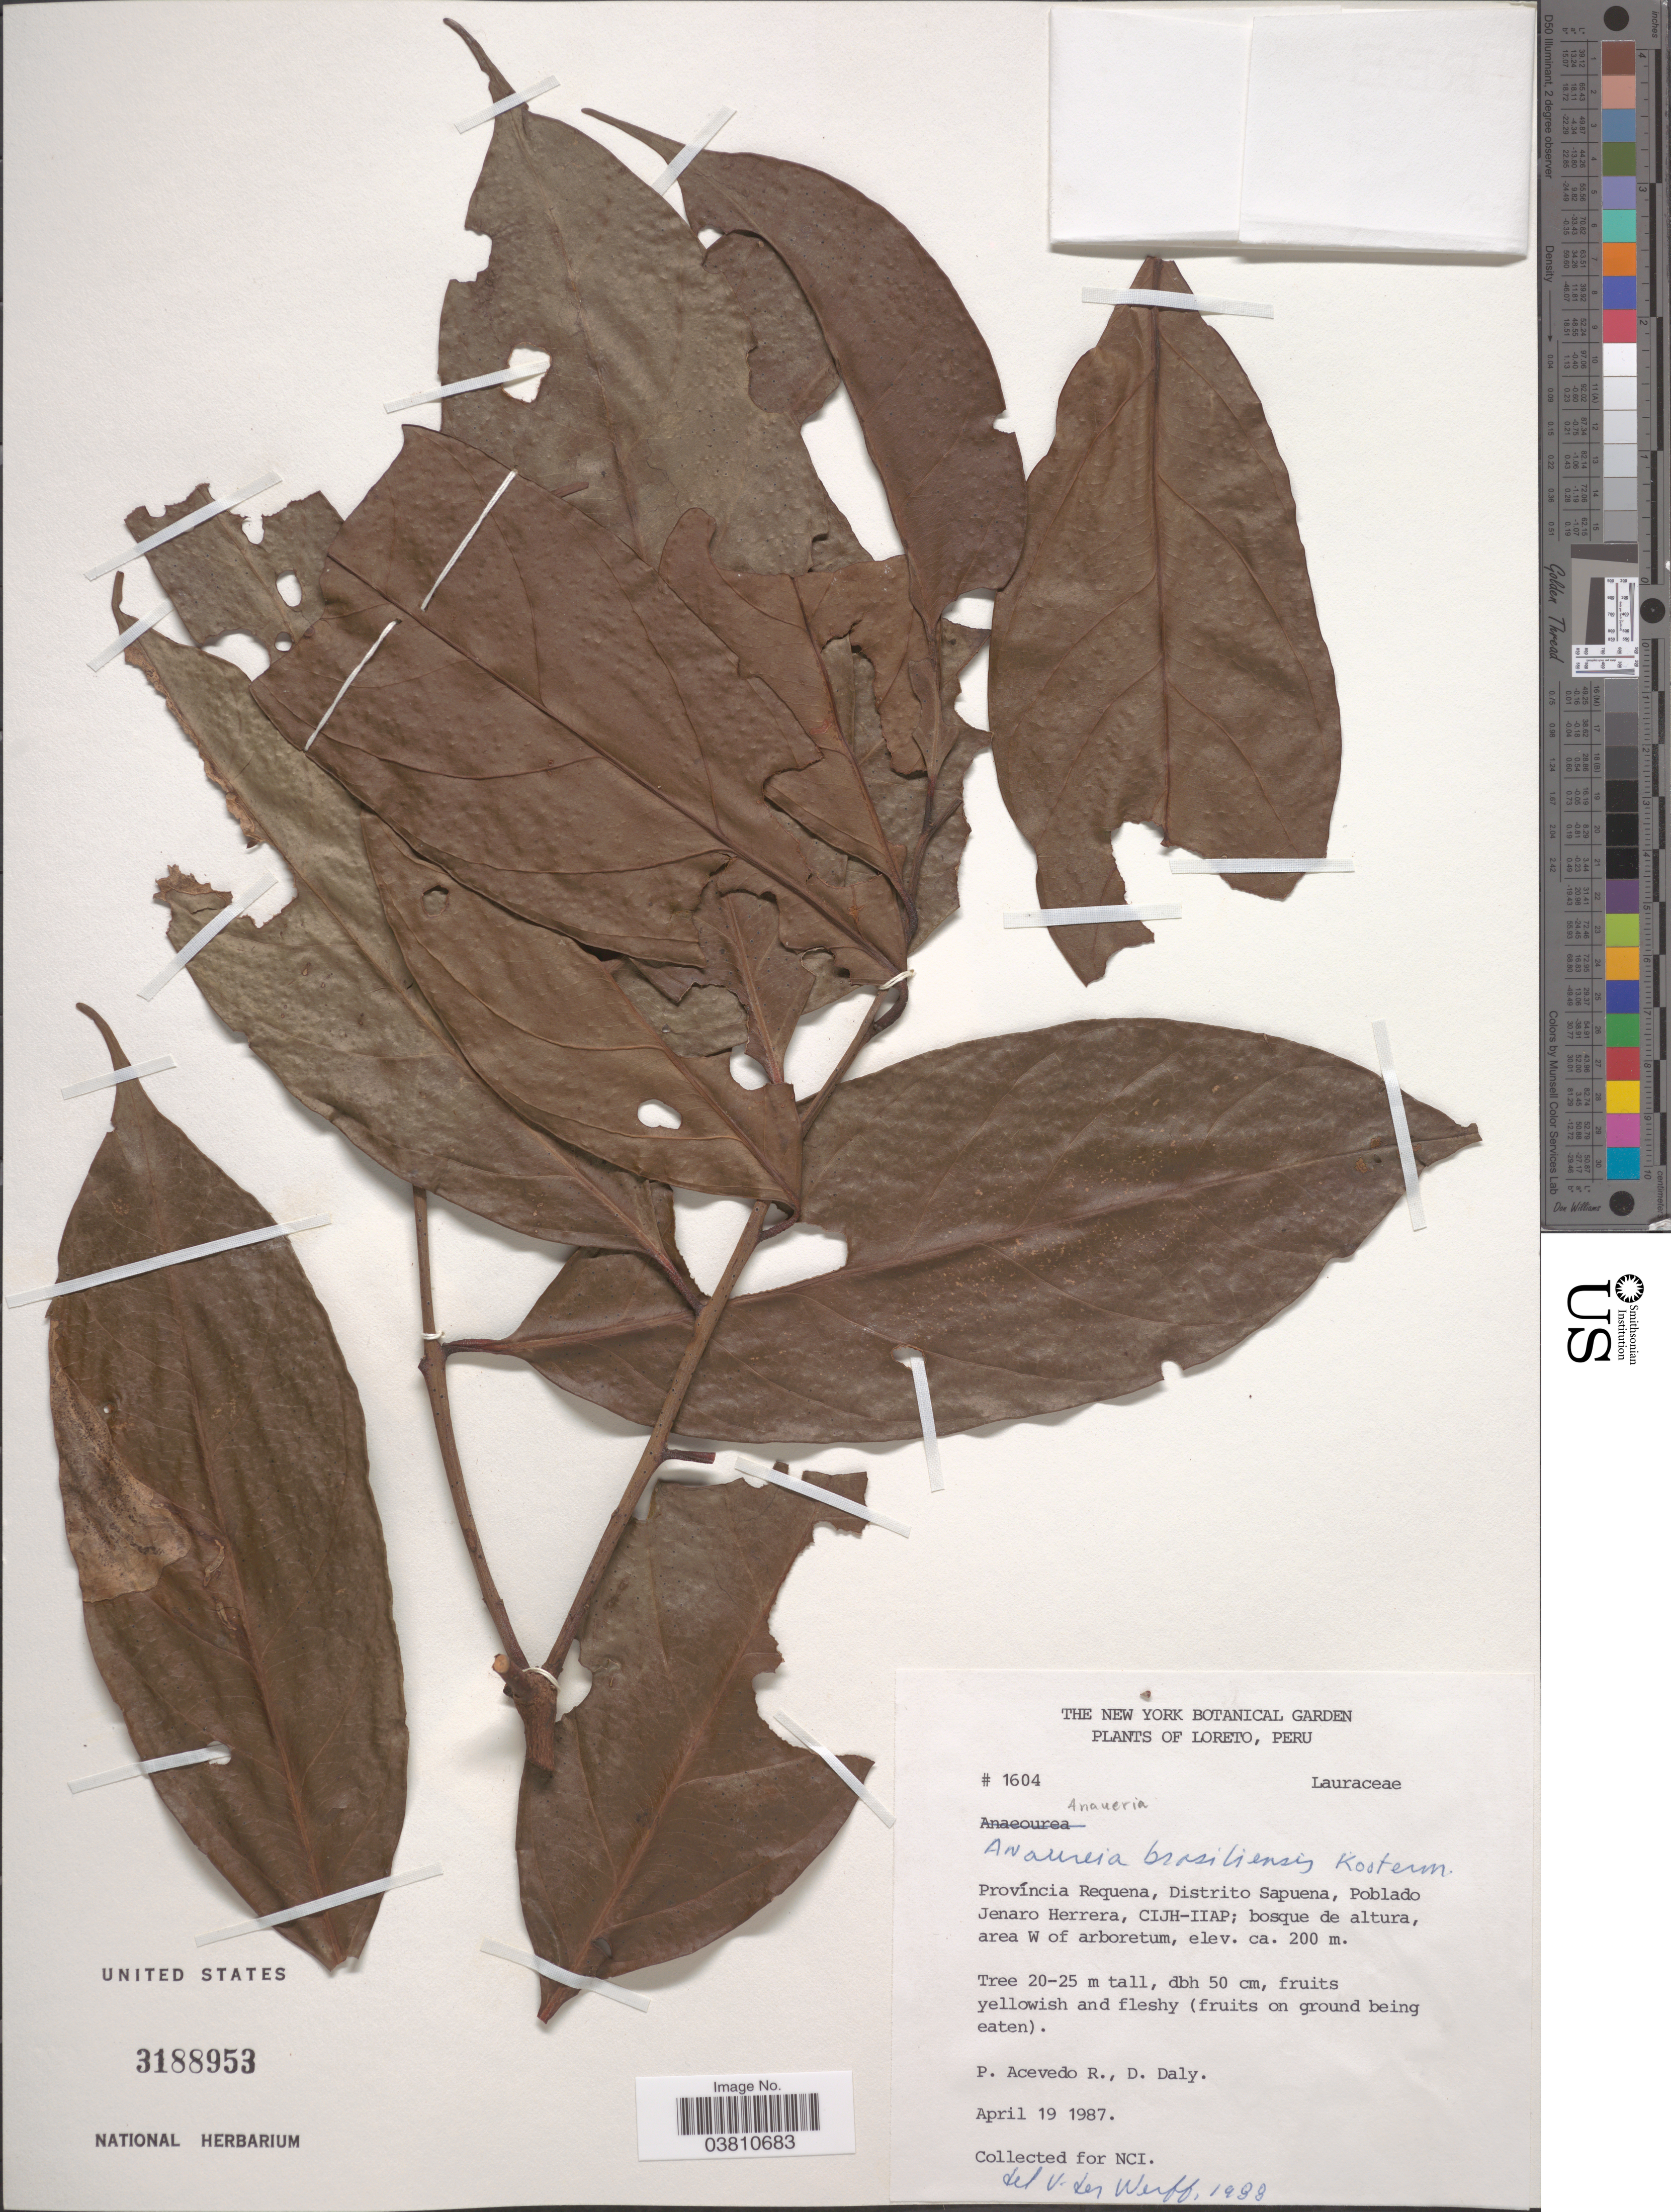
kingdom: Plantae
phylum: Tracheophyta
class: Magnoliopsida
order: Laurales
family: Lauraceae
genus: Anaueria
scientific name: Anaueria brasiliensis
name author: Kosterm.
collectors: P. Acevedo R. & D. C. Daly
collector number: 1604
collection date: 1987-04-19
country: Peru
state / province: Loreto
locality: Província Requena, Distrito Sapuena, Poblado Jenaro Herrera, CIJH-IIAP; bosque de altura, area W of arboretum.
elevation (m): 200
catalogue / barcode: US 3188953